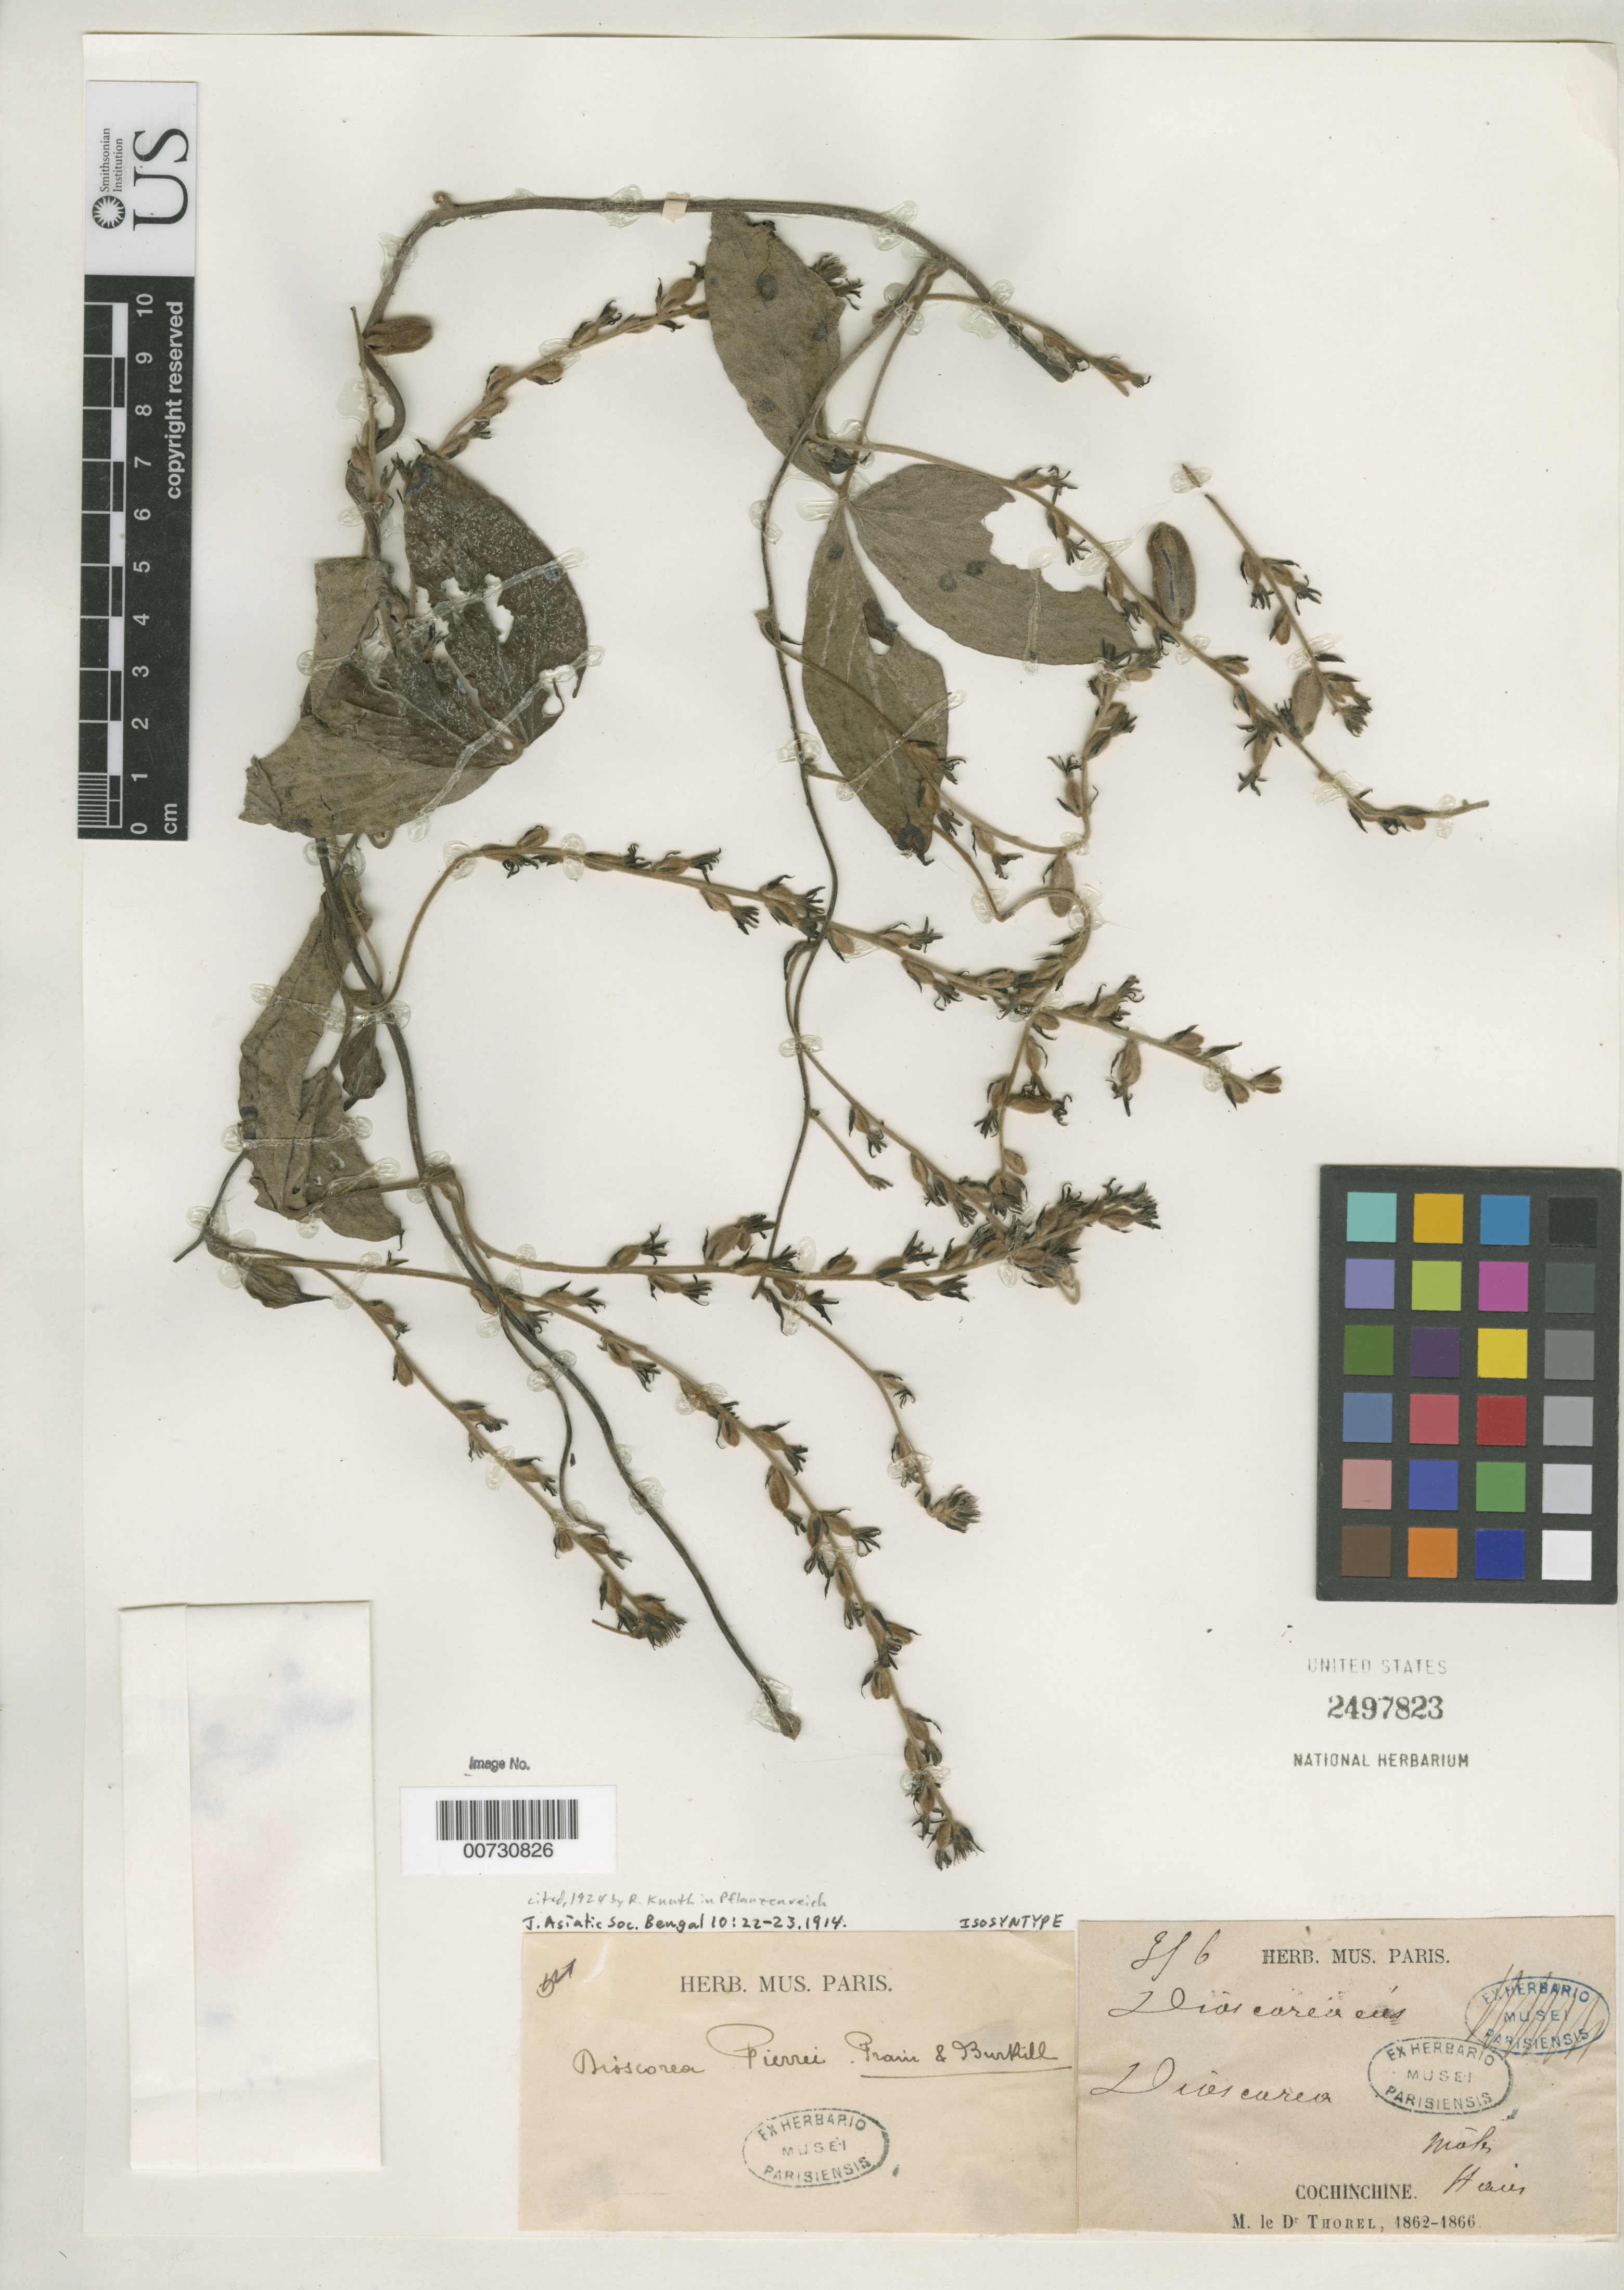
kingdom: Plantae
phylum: Tracheophyta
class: Liliopsida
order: Dioscoreales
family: Dioscoreaceae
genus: Dioscorea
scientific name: Dioscorea pierrei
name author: Prain & Burkill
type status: Isosyntype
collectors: C. Thorel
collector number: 356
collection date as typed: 1862 to 1866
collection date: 1862/1866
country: Vietnam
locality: Cochinchine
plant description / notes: Ex herbario musei parisiensis. Collection (not US sheet) cited by Knuth, 1924, in H.G.A. Engler, Pflanzenr. 87 (IV. 43)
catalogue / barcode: US 2497823